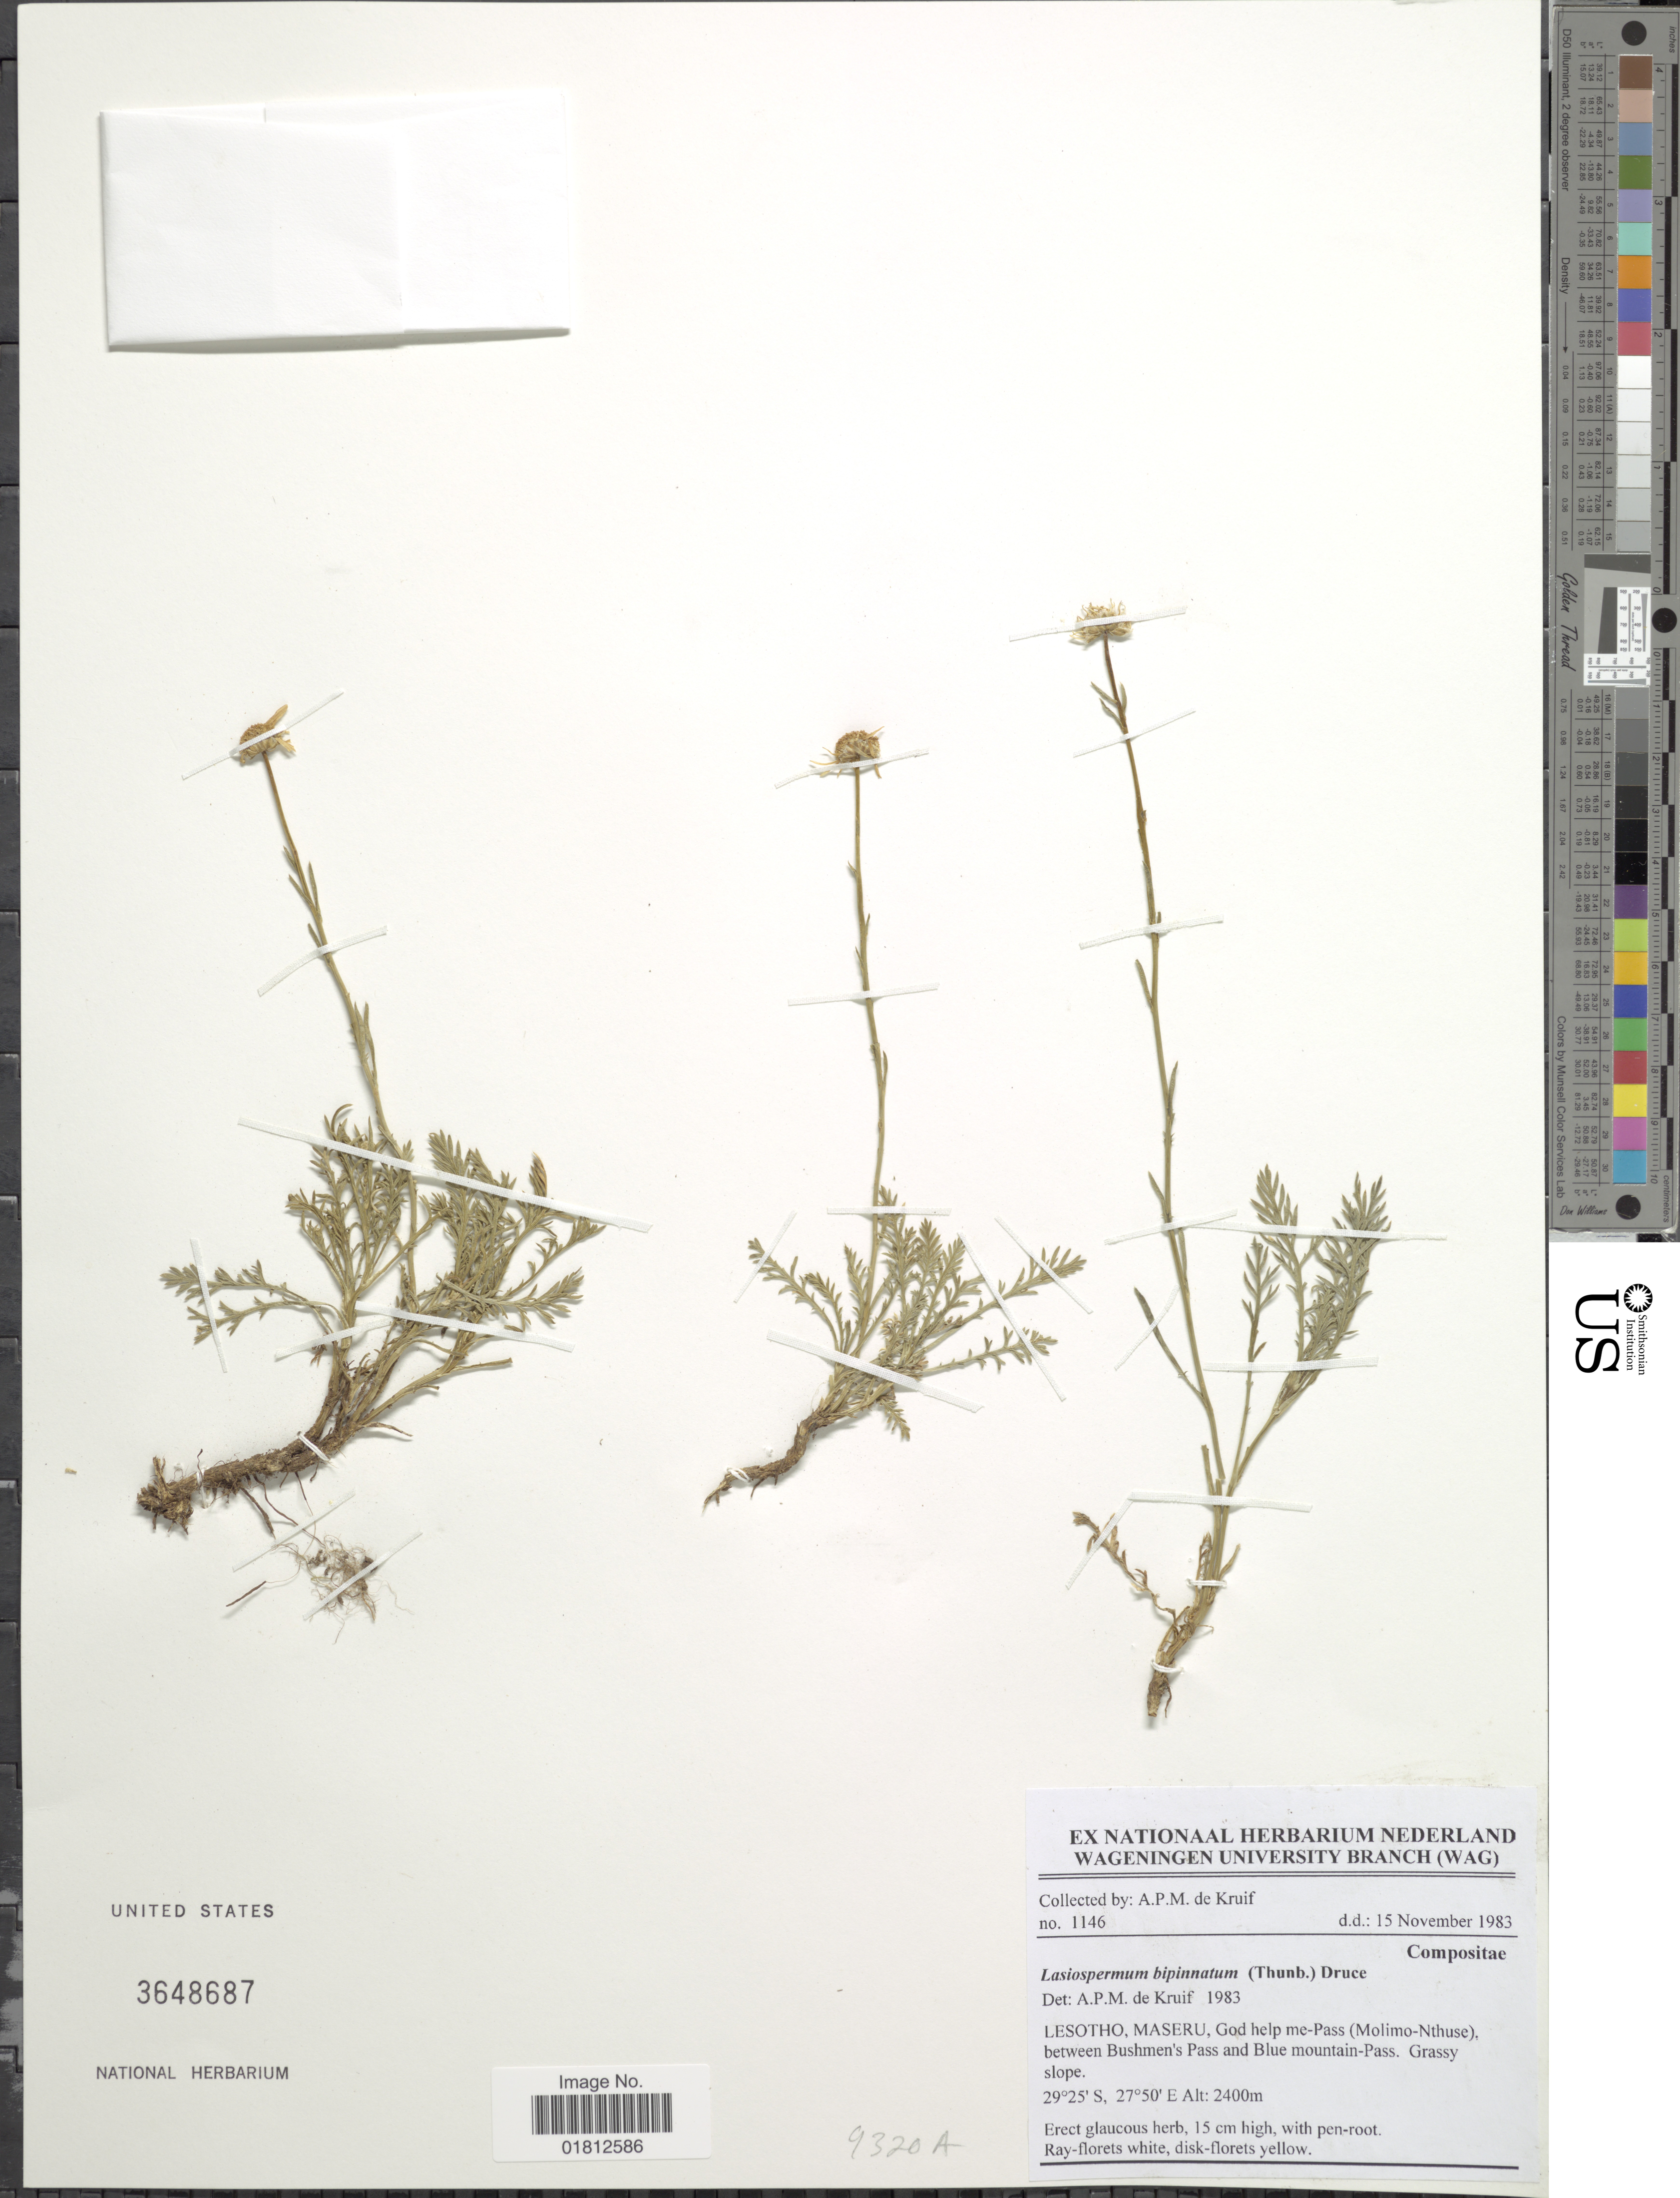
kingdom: Plantae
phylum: Tracheophyta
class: Magnoliopsida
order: Asterales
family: Asteraceae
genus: Lasiospermum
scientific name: Lasiospermum bipinnatum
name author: (Thunb.) Druce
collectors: A. P. de Kruif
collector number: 1146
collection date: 1983-11-15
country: Lesotho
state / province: Maseru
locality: God help me-Pass (Molimo-Nthuse), between Bushmen's Pass and Blue Mountain-Pass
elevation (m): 2400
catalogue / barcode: US 3648687